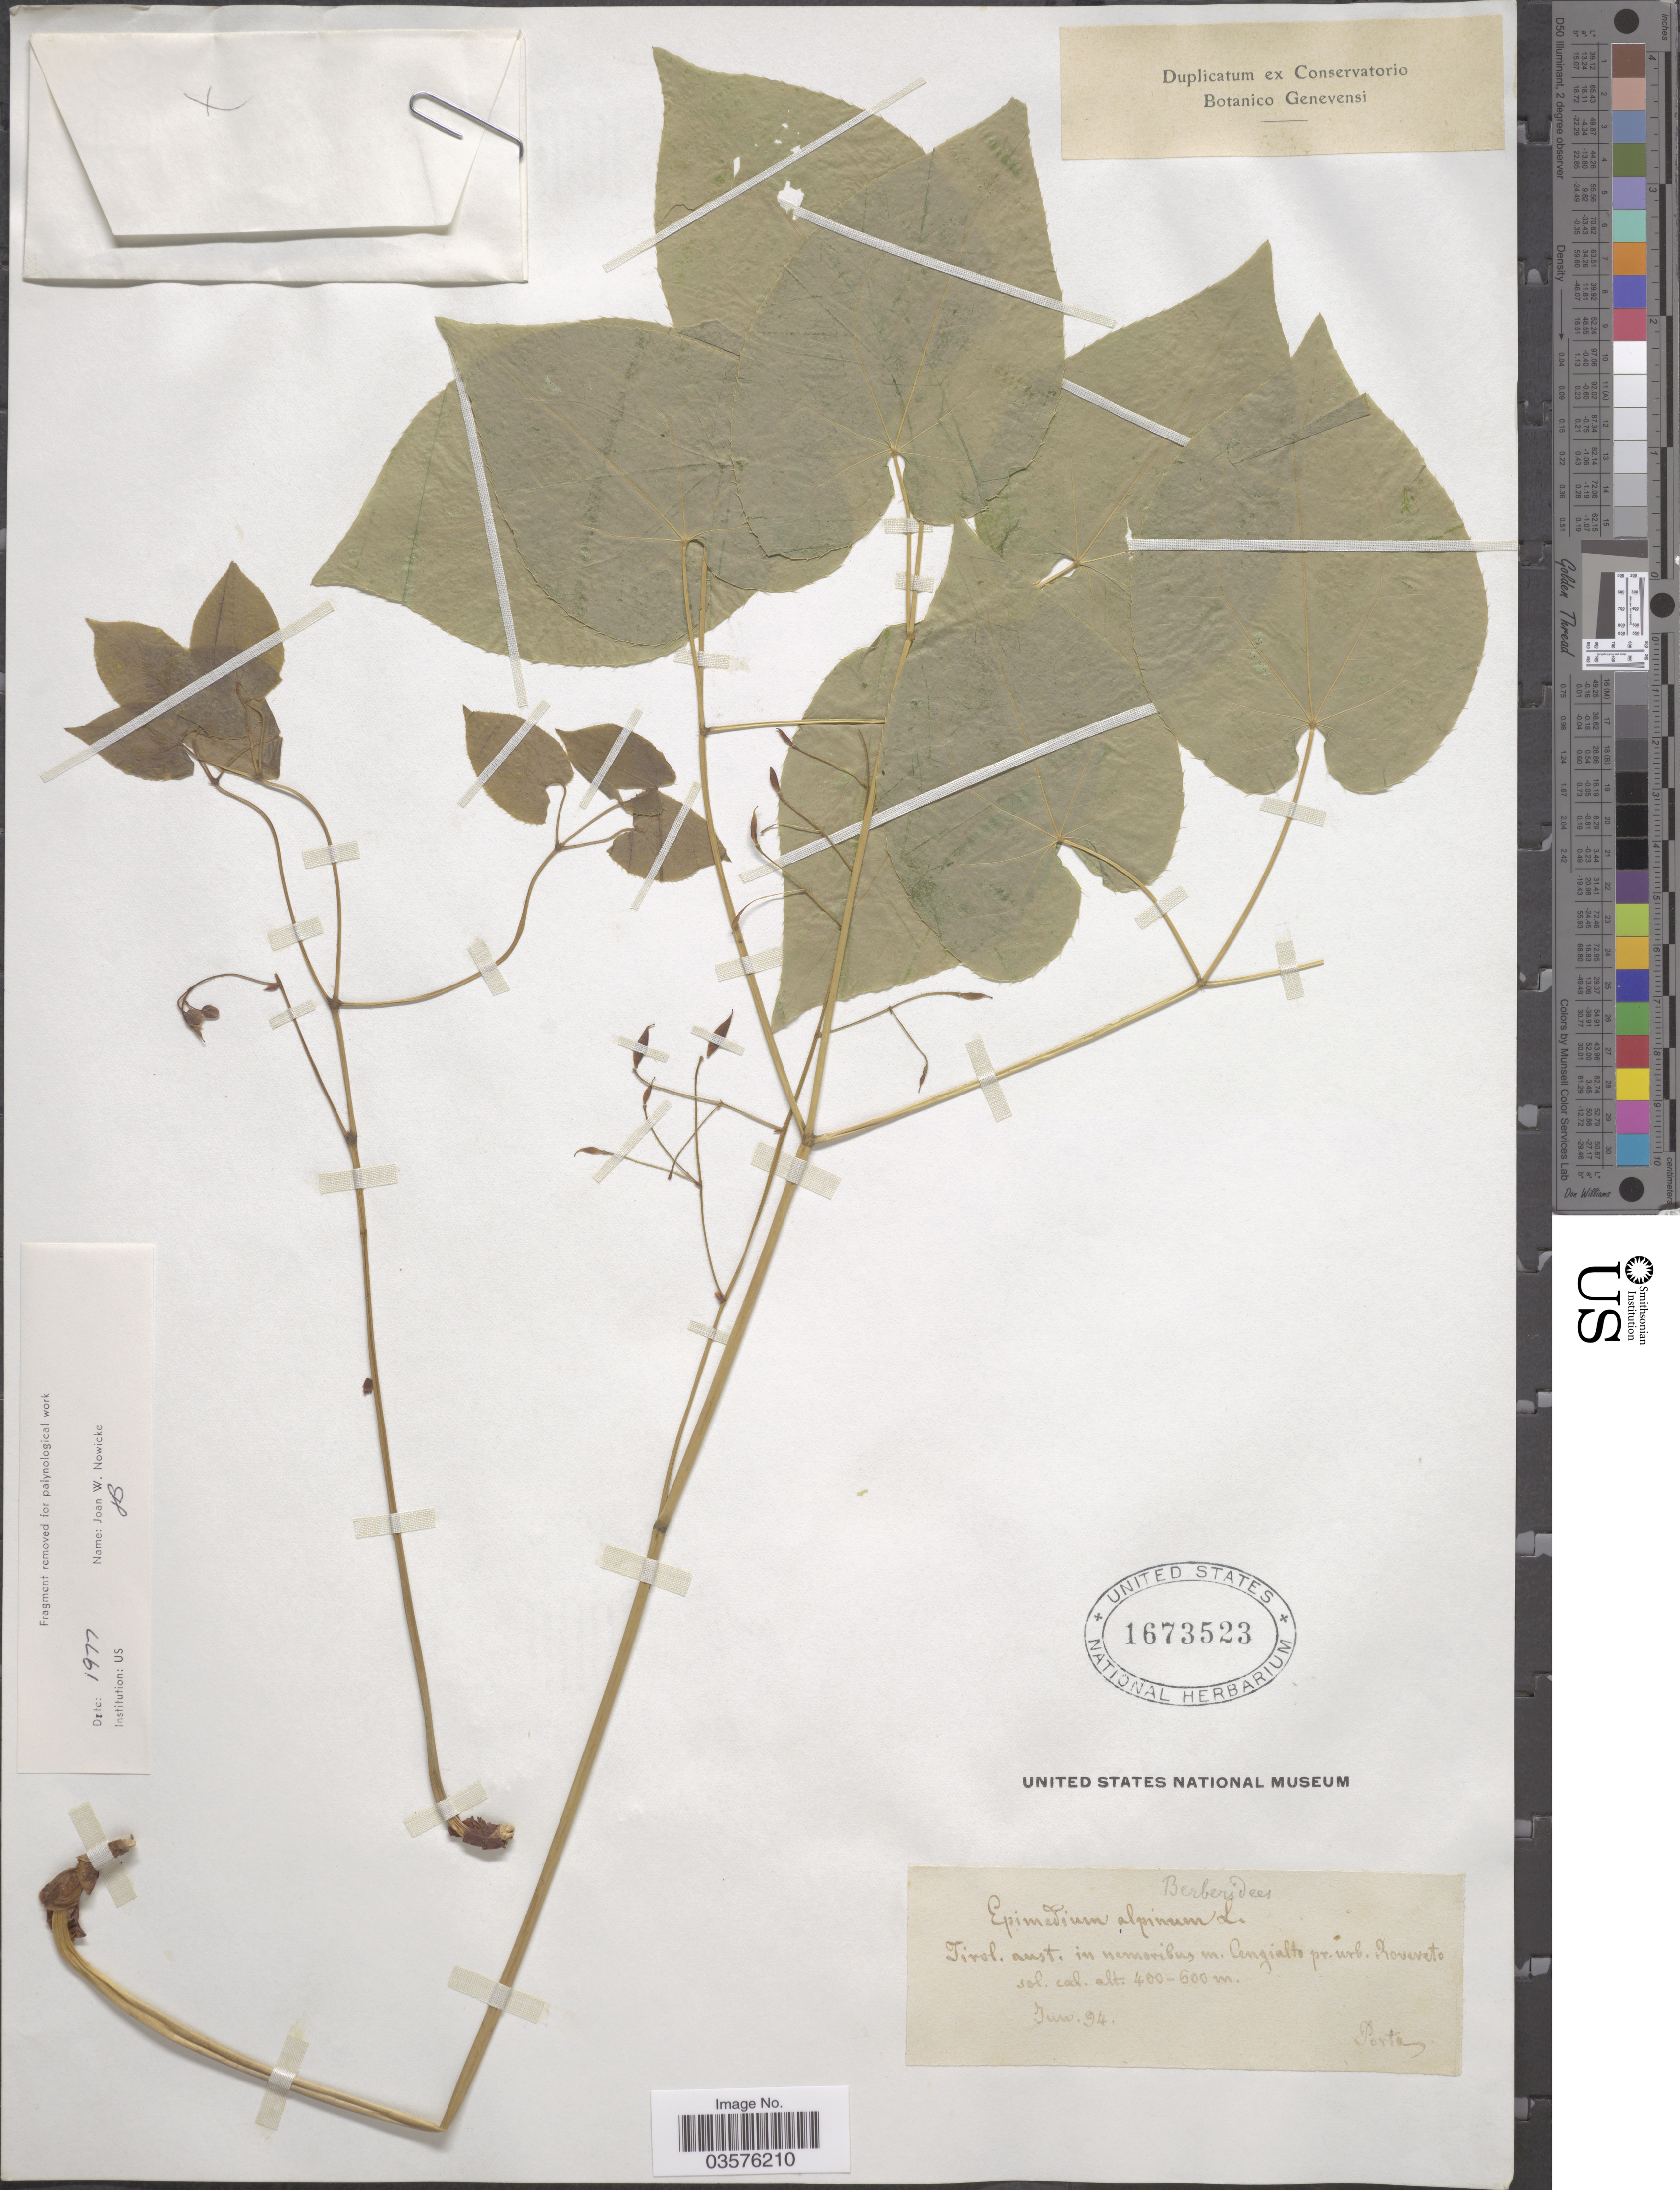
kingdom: Plantae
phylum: Tracheophyta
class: Magnoliopsida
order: Ranunculales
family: Berberidaceae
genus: Epimedium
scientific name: Epimedium alpinum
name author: L.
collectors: -- Porta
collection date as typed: Transcribed d/m/y: /6/94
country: Italy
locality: Tirol. aust. in nemoribus m. Cengialto pr. urb. Rovereto .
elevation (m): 400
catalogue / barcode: US 1673523